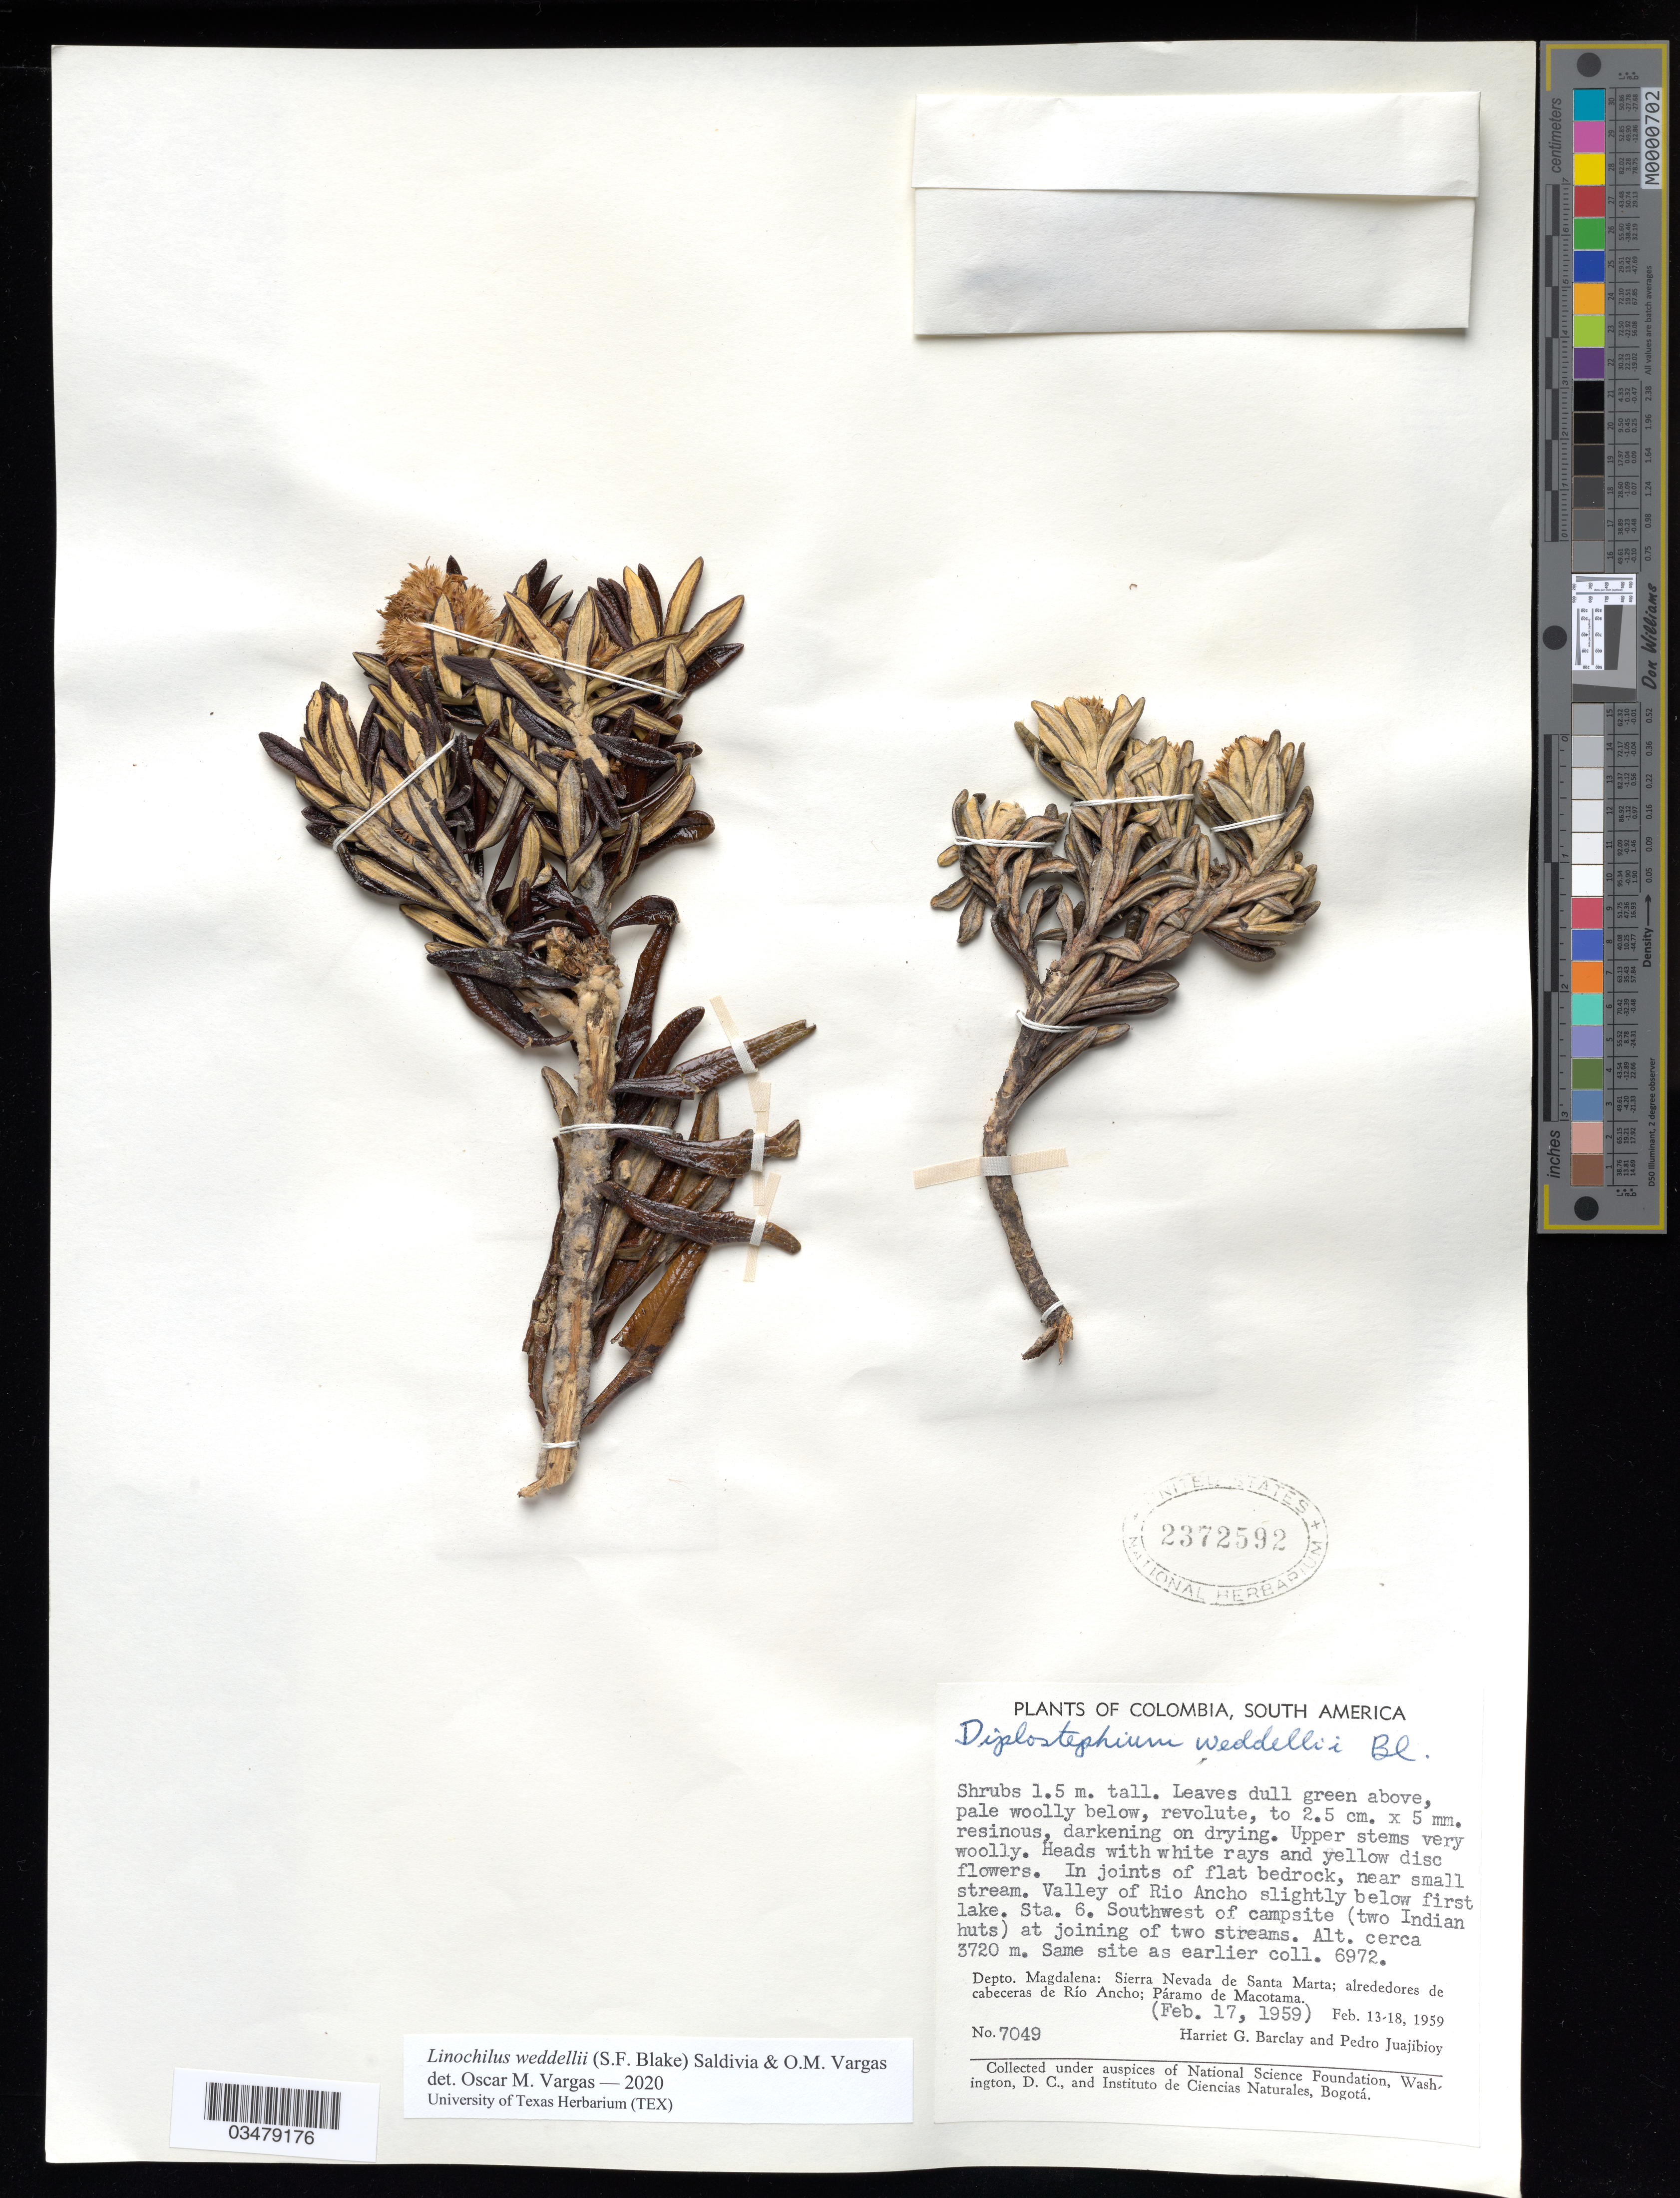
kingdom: Plantae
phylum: Tracheophyta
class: Magnoliopsida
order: Asterales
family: Asteraceae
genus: Linochilus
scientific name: Linochilus weddellii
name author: (S.F. Blake) Saldivia & O.M. Vargas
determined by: Vargas, Oscar M.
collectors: H. G. Barclay & P. Juajibioy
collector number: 7049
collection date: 1959-02-13/1959-02-18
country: Colombia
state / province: Magdalena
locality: Sierra Nevada de Sant Marta; alrededores de cabeceras de Rio Ancho; Paramo de Macotama; Valley of Rio Ancho; Sta. 6 SW of campsite (two Indian huts) at joining of two streams.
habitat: Paramo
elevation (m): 3720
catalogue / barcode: US 2372592